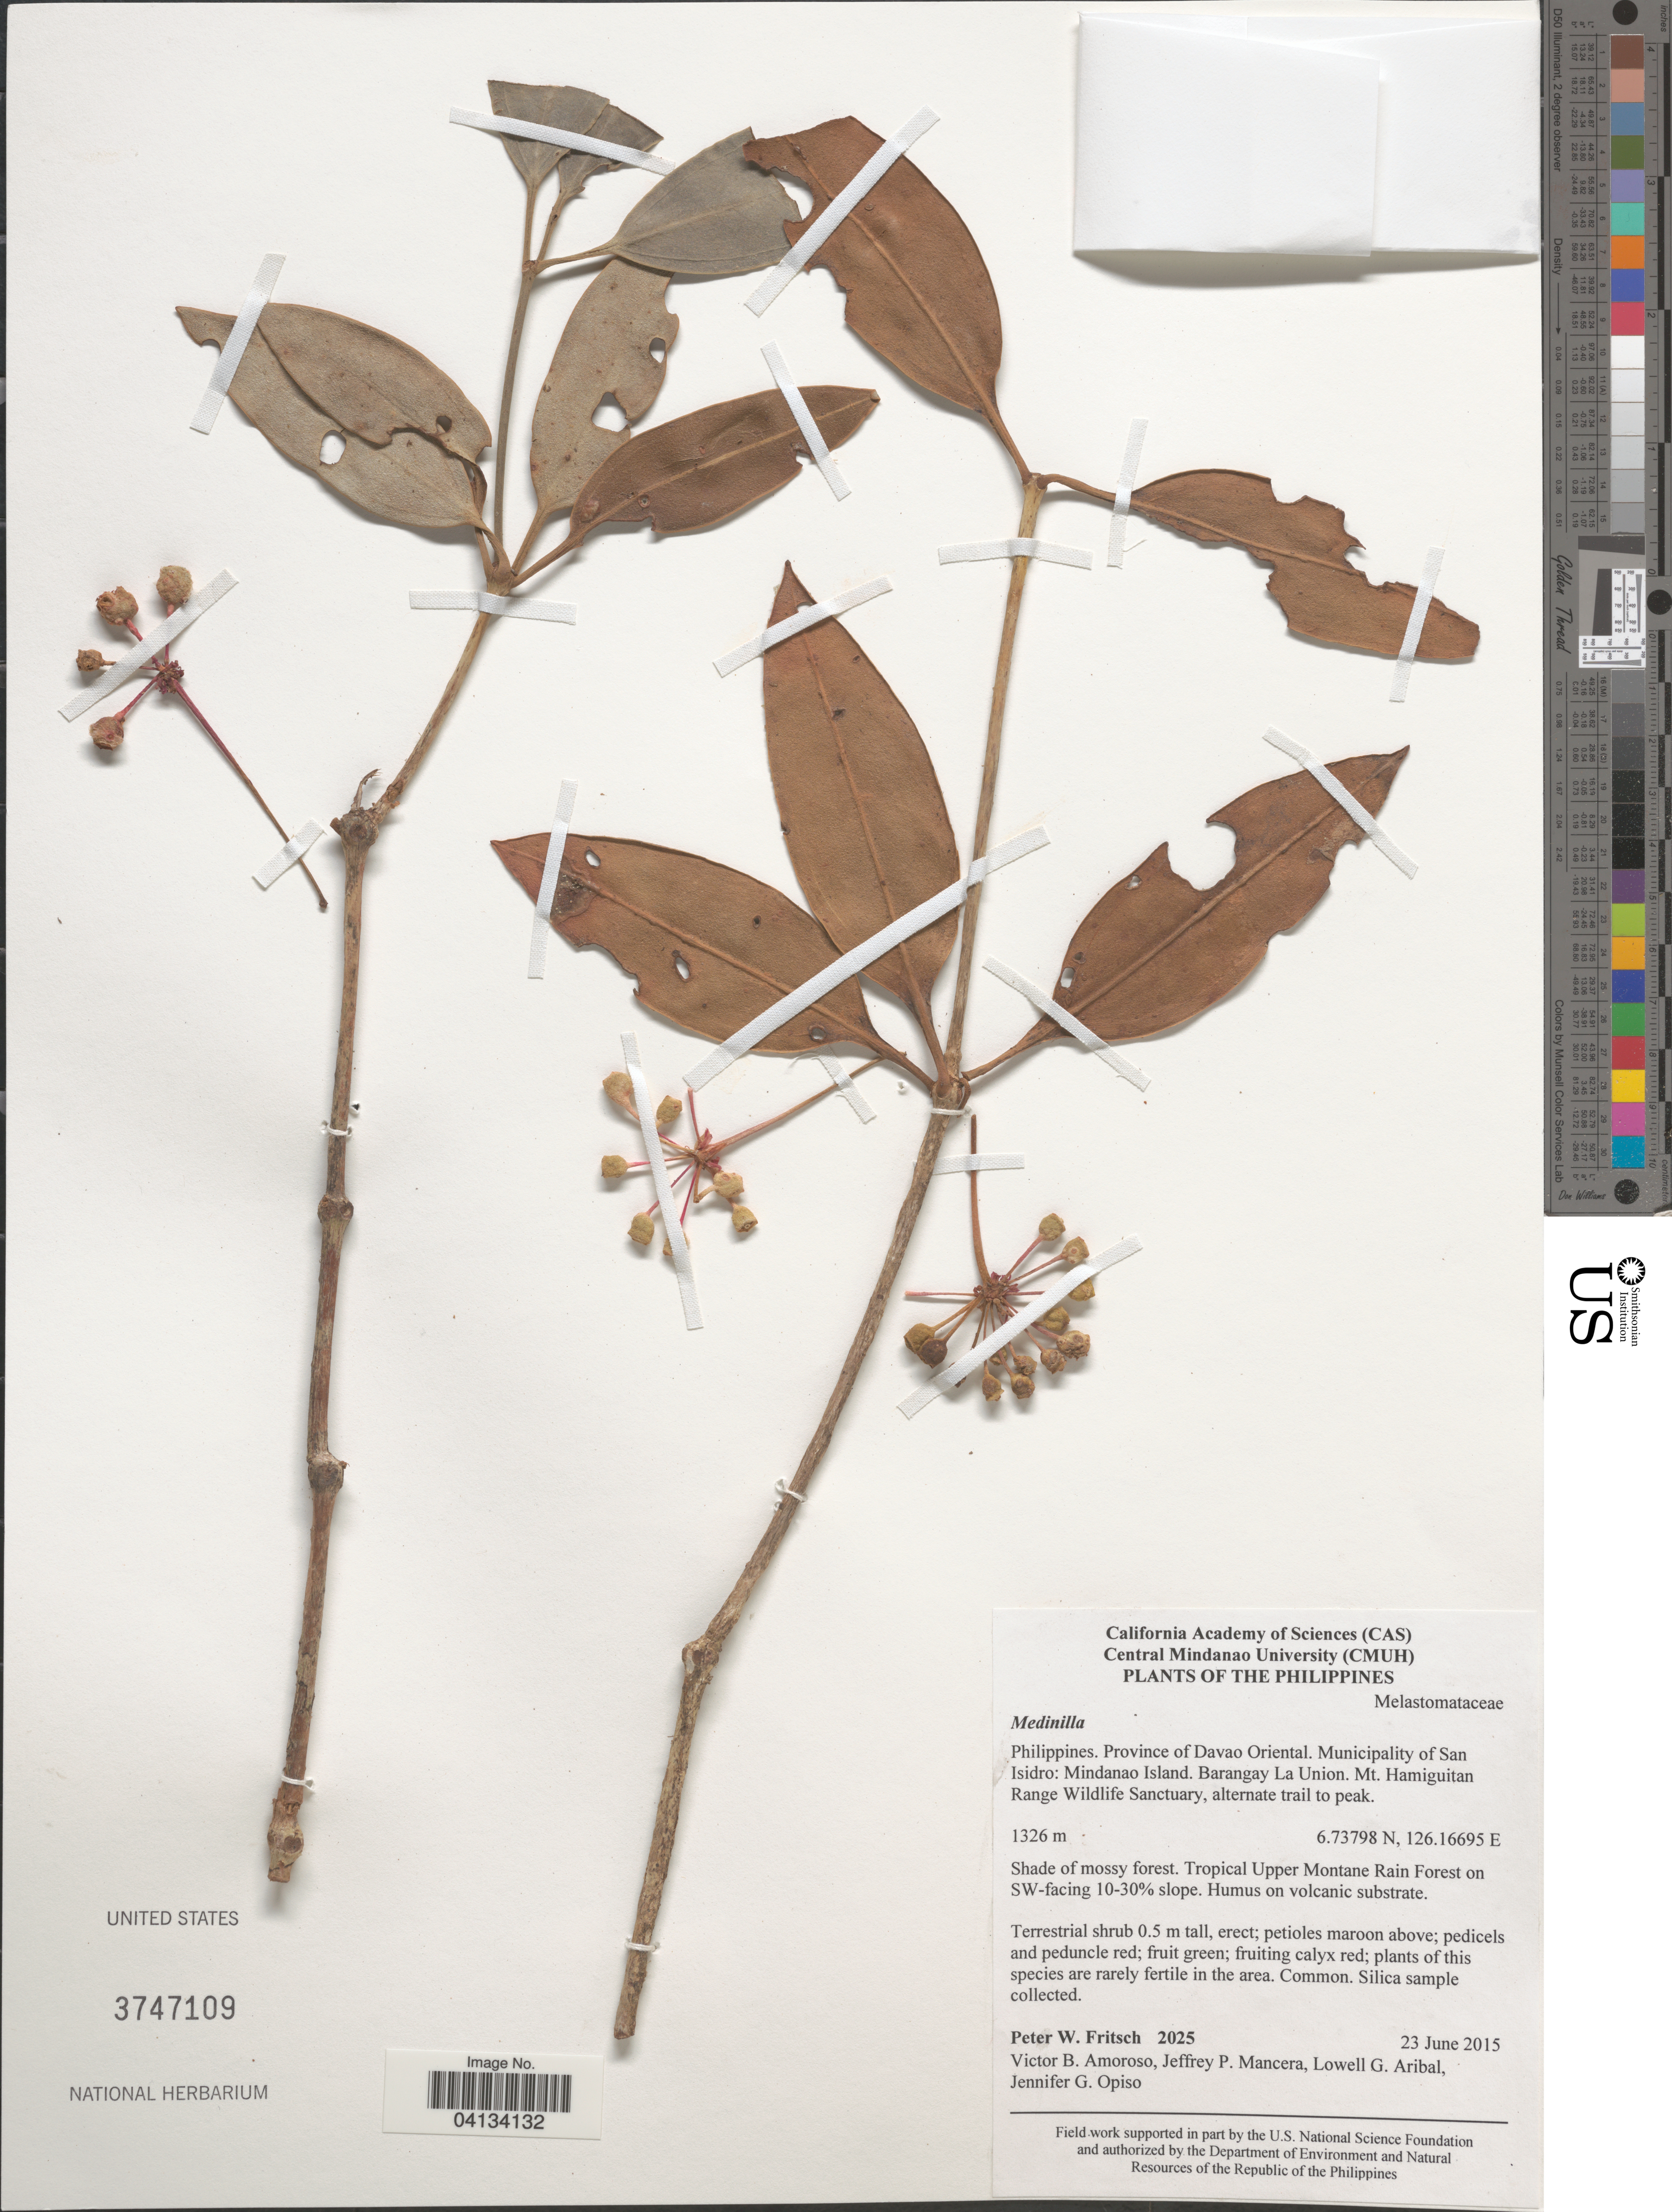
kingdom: Plantae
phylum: Tracheophyta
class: Magnoliopsida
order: Myrtales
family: Melastomataceae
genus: Medinilla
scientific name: Medinilla sp.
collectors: P. W. Fritsch, V. Amoroso, J. Mancera, L. Aribal & J. Opiso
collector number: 2025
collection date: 2015-06-23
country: Philippines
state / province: Davao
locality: Province of Davao Oriental. Municipality of San Isidro: Mindanao Island. Barangay La Union. Mt. Hamiguitan Range Wildlife Sanctuary. Tropical Upper Montane Rain Forest on SW-facing 10-30% slope.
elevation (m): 1326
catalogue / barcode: US 3747109